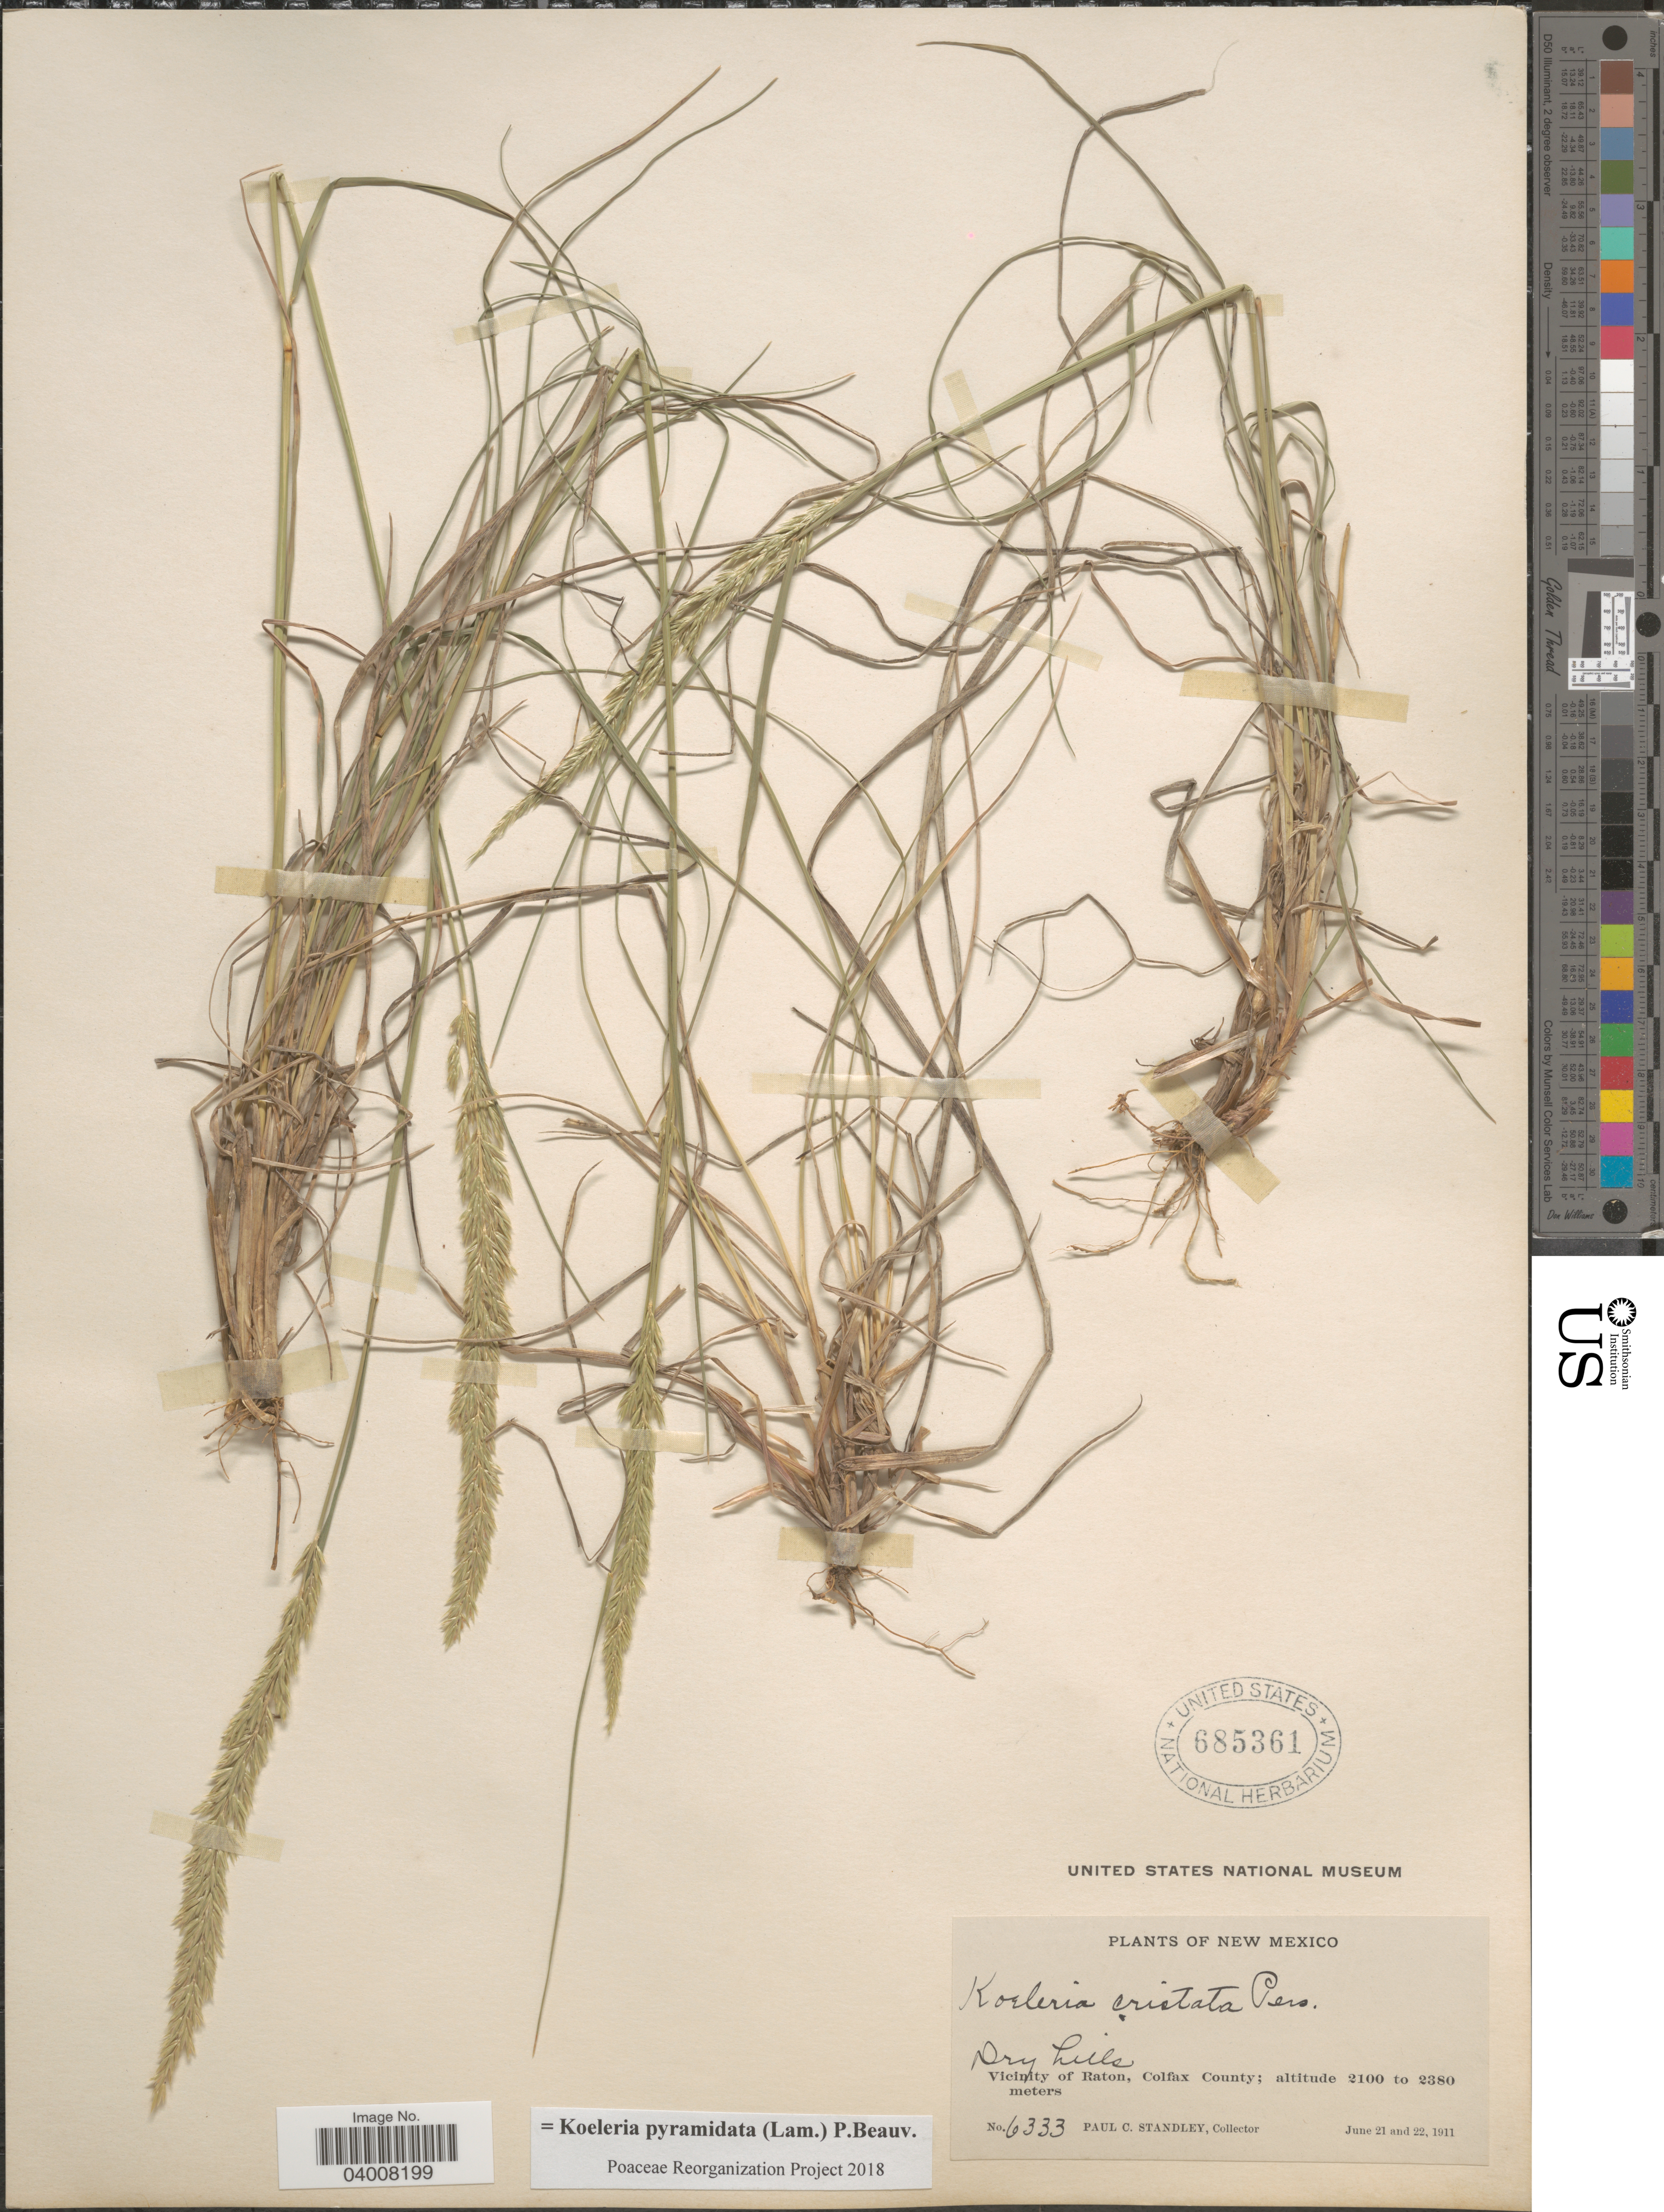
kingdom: Plantae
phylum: Tracheophyta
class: Liliopsida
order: Poales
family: Poaceae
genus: Koeleria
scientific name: Koeleria pyramidata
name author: (Lam.) P. Beauv.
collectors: P. C. Standley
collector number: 6333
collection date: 1911-06-21/1911-06-22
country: United States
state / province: New Mexico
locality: Vicinity of Raton, Colfax County.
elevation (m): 2100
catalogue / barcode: US 685361